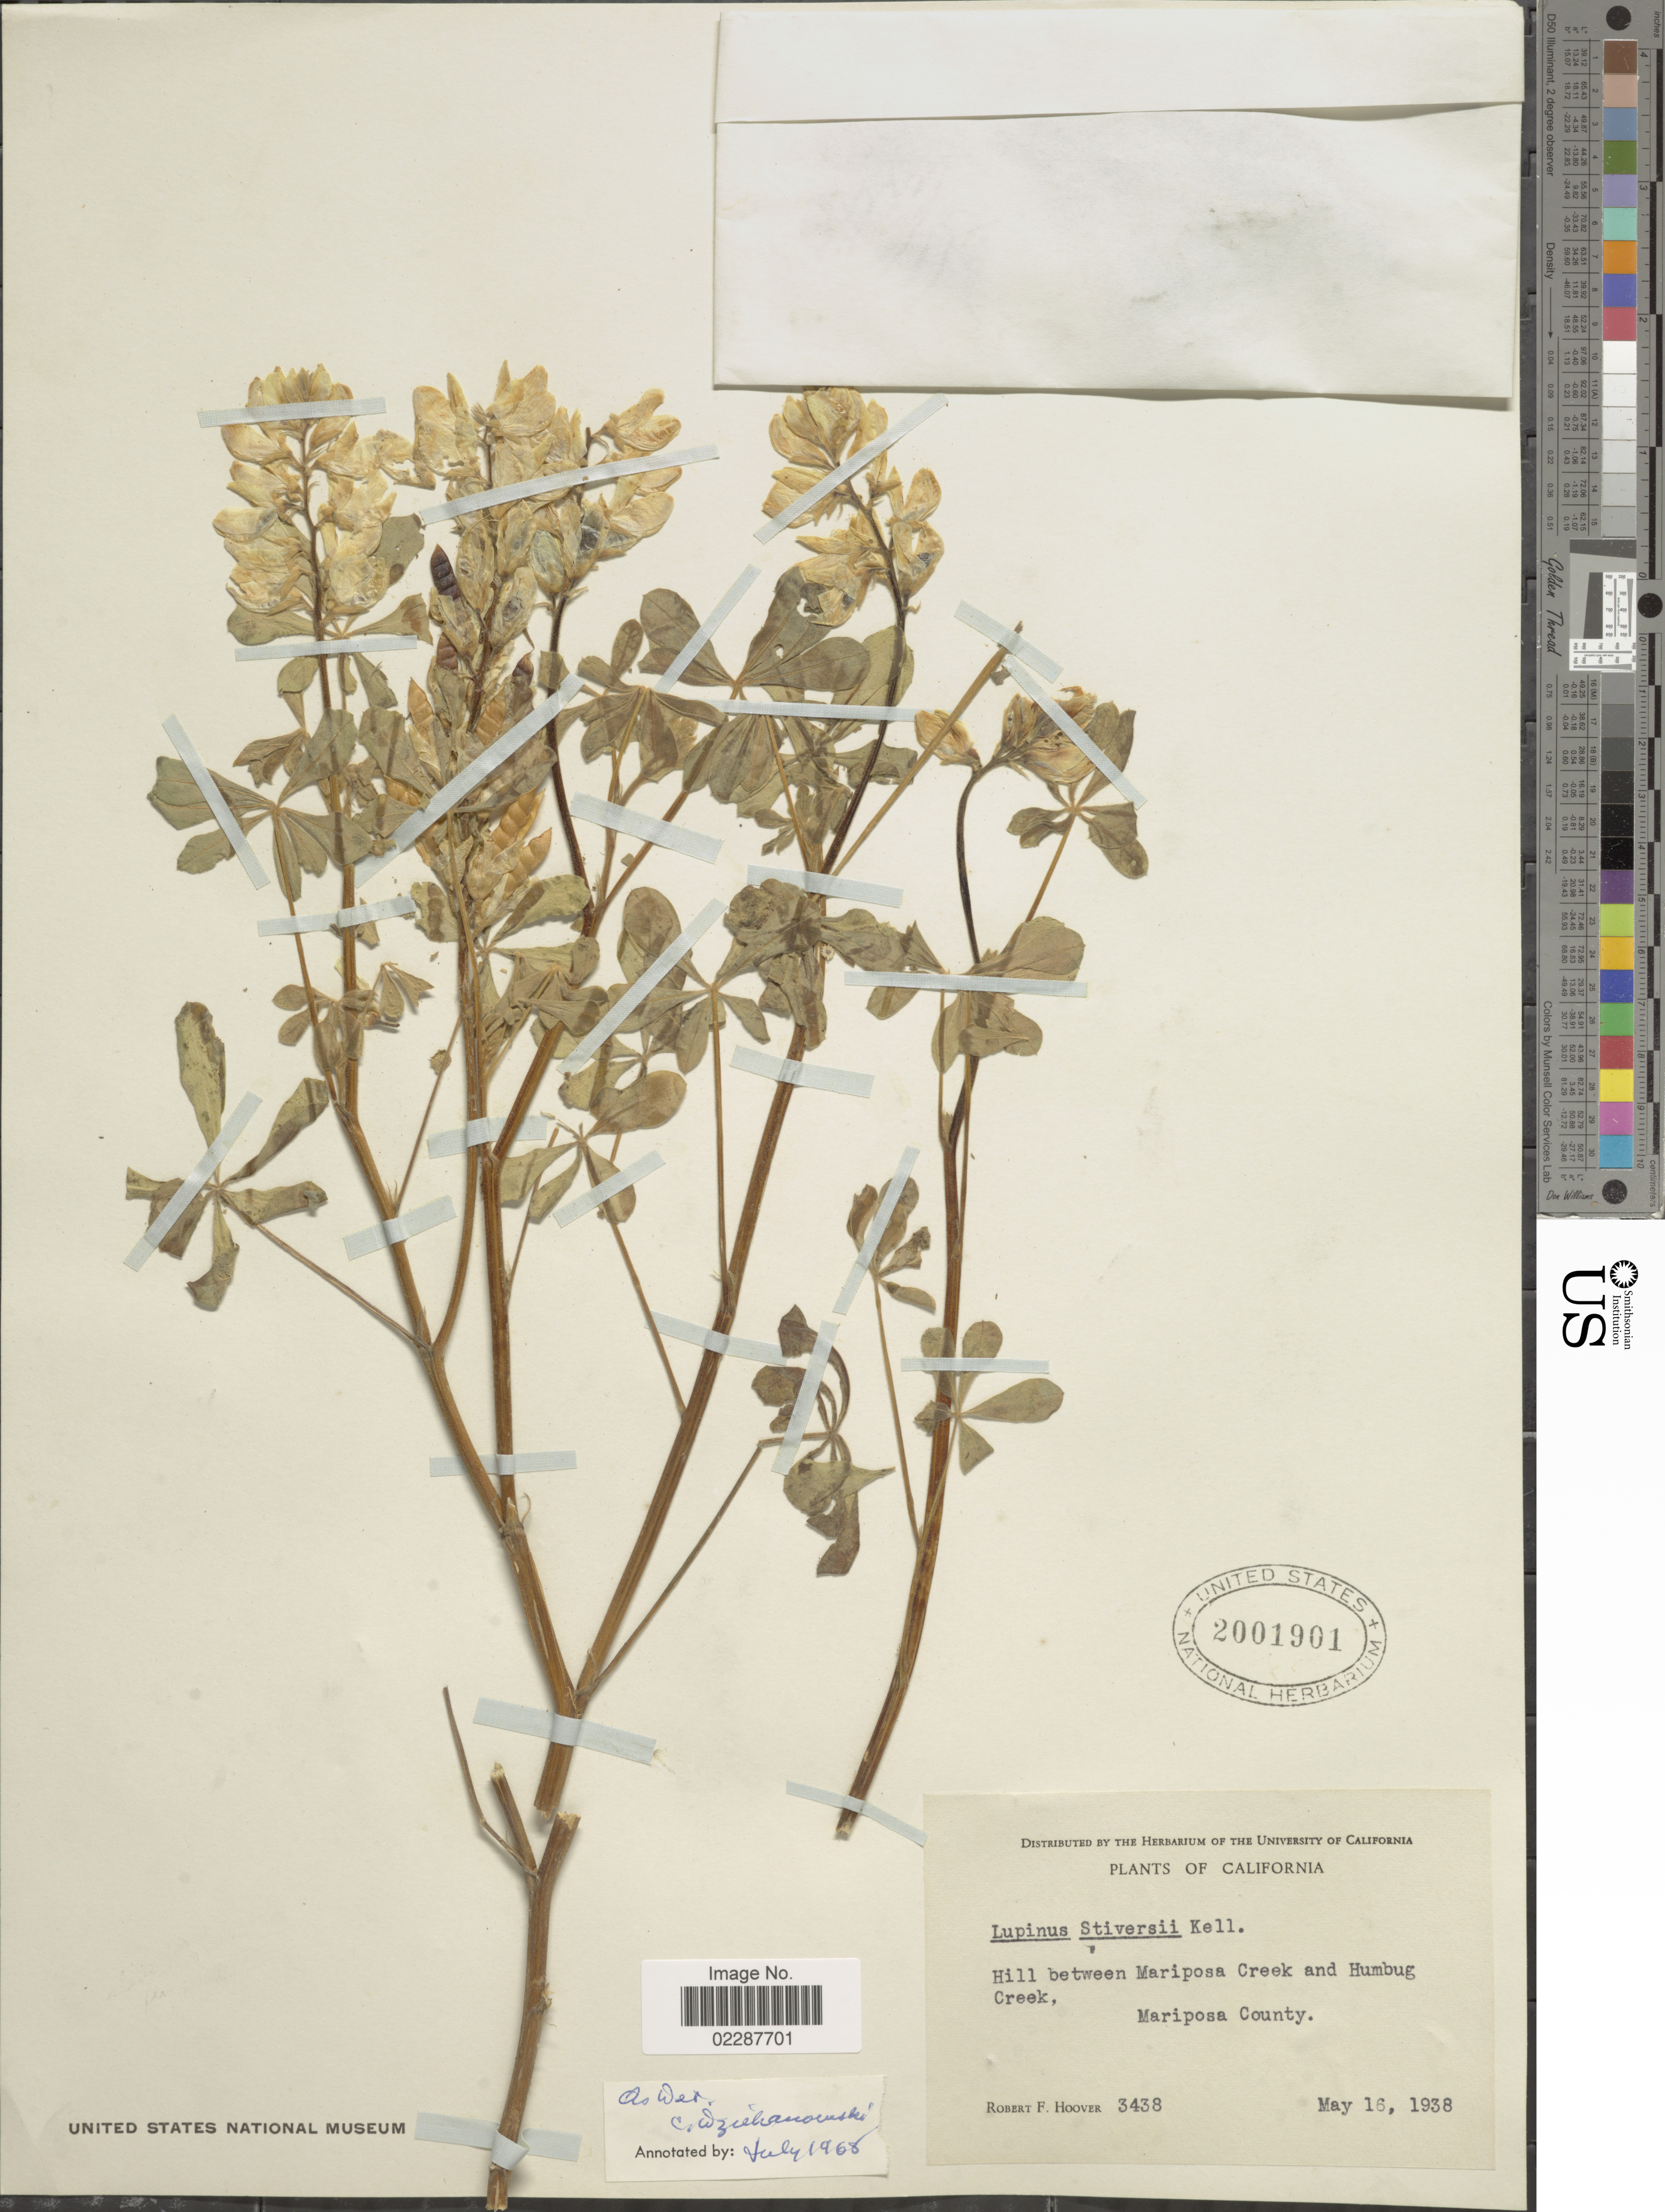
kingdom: Plantae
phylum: Tracheophyta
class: Magnoliopsida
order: Fabales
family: Fabaceae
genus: Lupinus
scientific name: Lupinus stiversii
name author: Kellogg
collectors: R. F. Hoover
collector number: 3438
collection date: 1938-05-16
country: United States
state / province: California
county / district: Mariposa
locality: Hill between Mariposa Creek and Humbug Creek, Mariposa County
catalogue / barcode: US 2001901